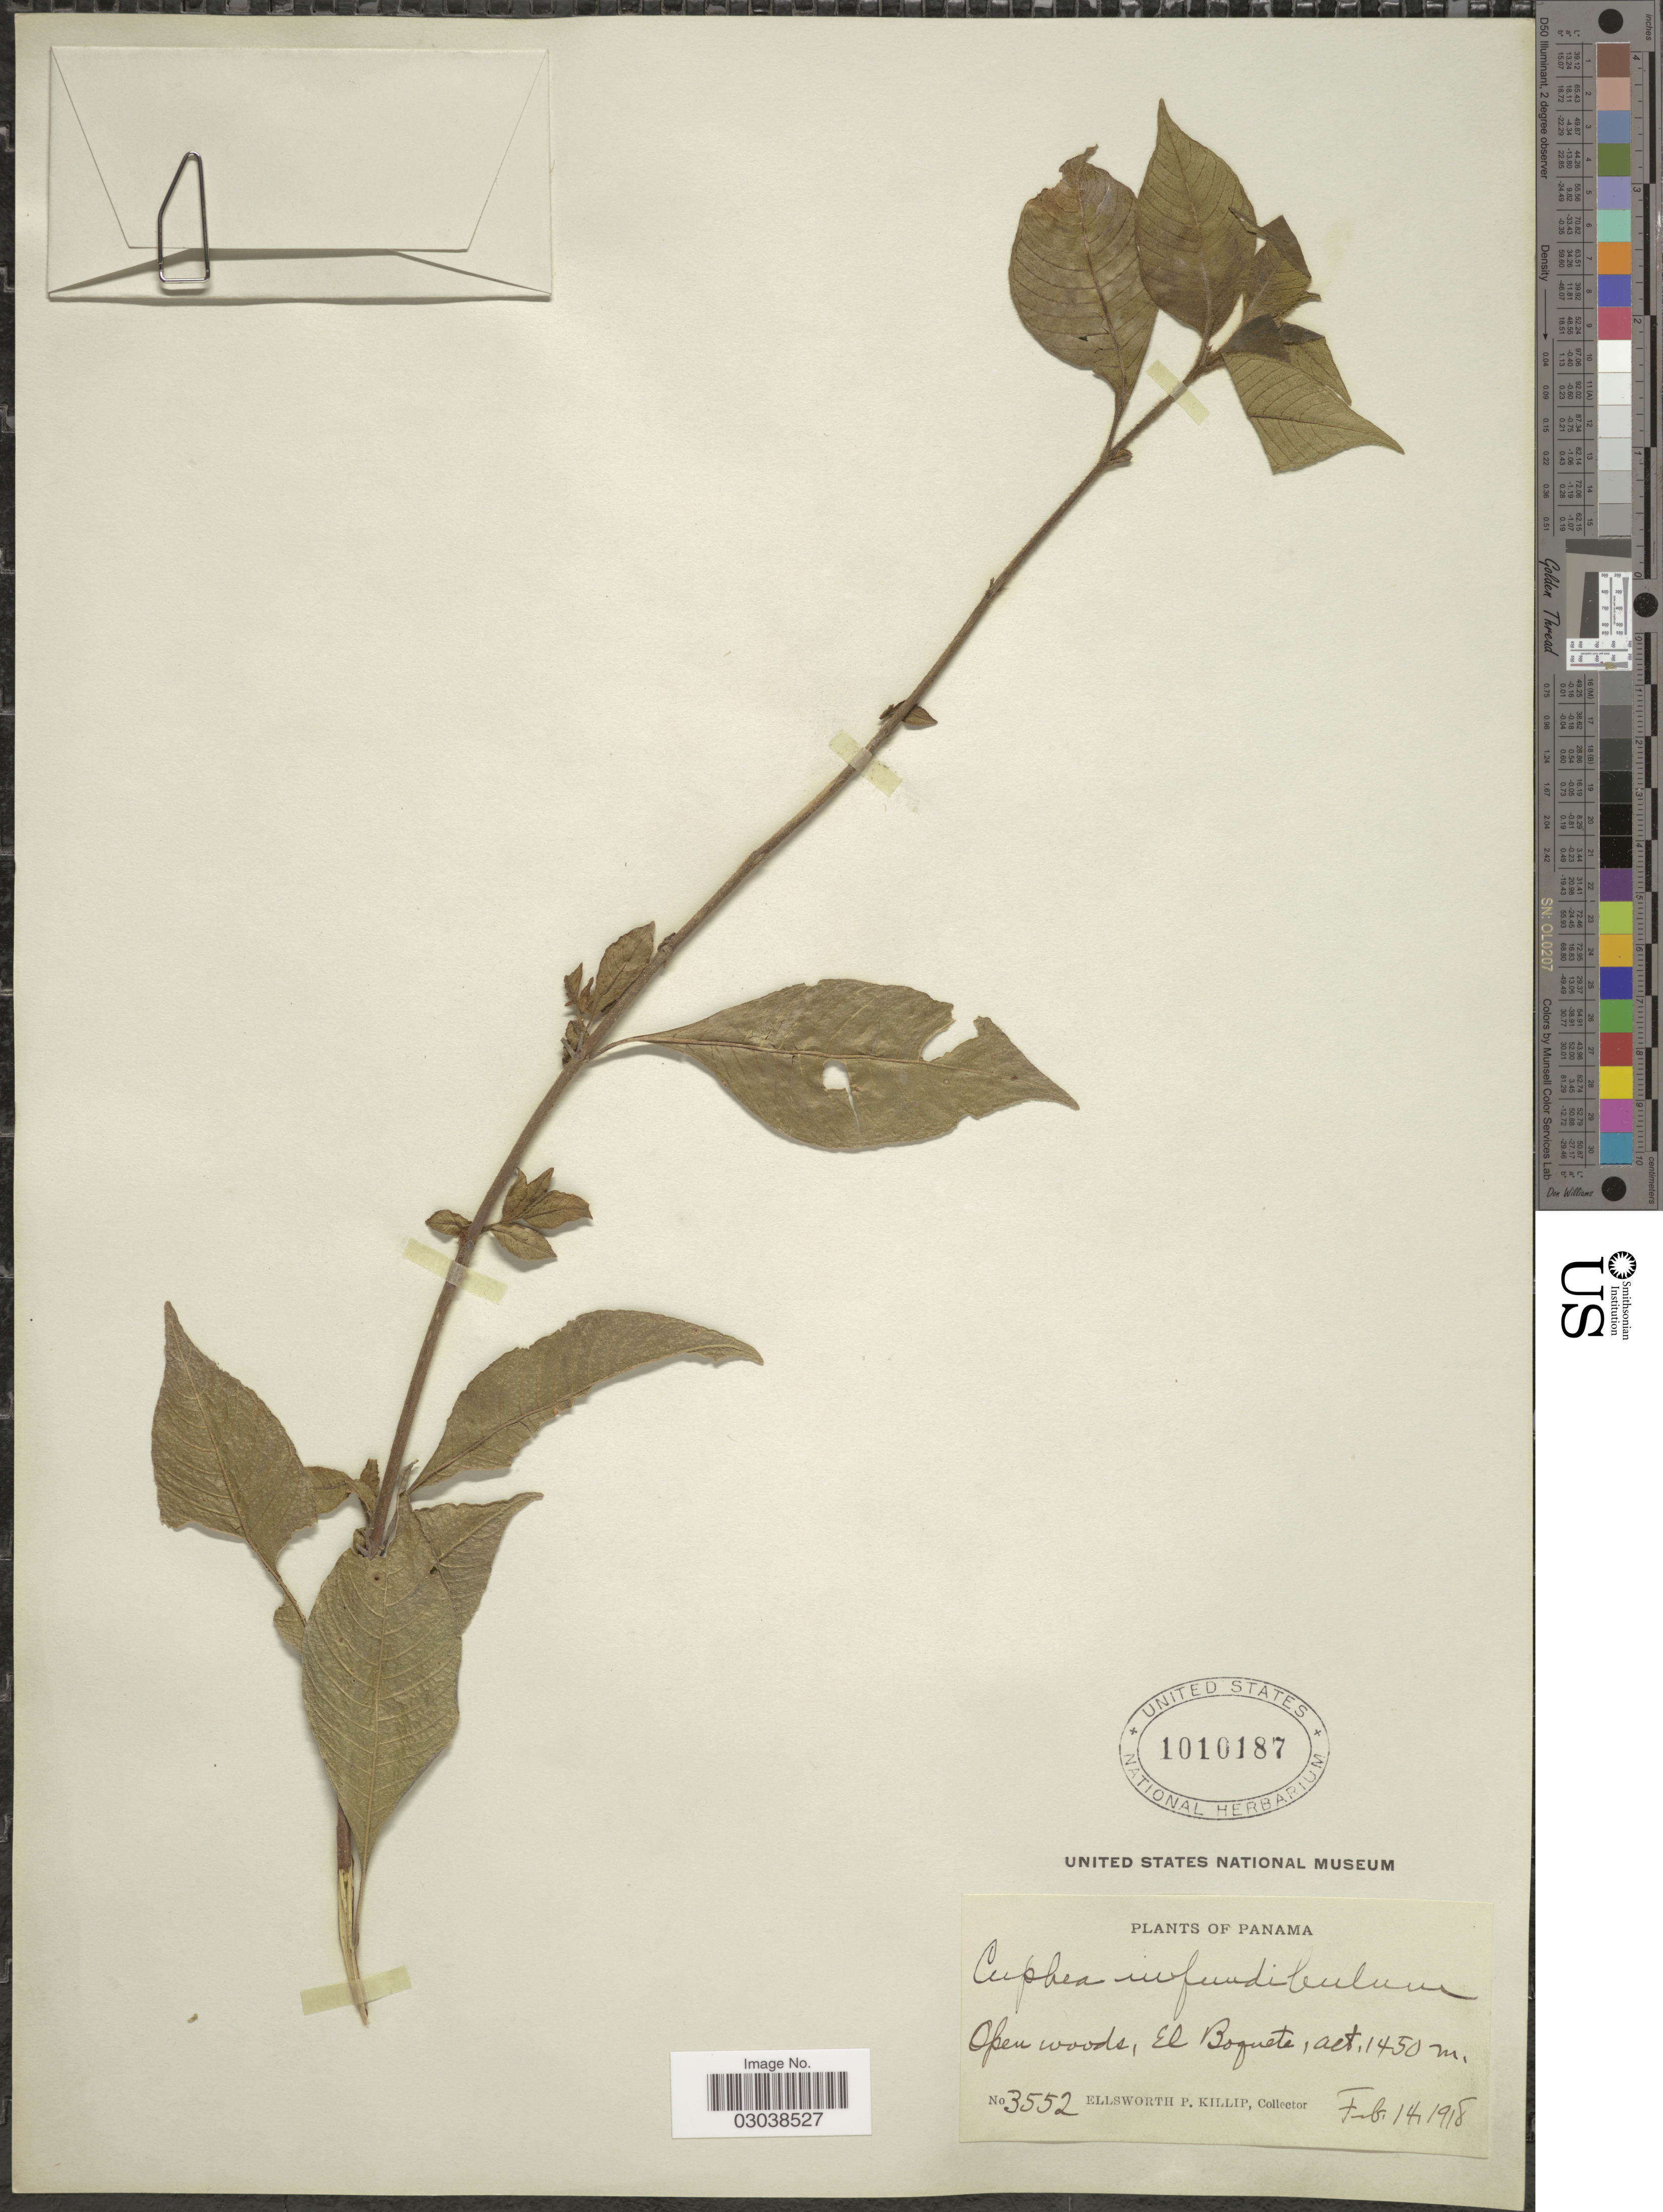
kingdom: Plantae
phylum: Tracheophyta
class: Magnoliopsida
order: Myrtales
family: Lythraceae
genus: Cuphea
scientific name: Cuphea infundibulum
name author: Koehne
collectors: E. P. Killip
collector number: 3552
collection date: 1918-02-14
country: Panama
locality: Open woods, El Boquete.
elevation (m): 1450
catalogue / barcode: US 1010187